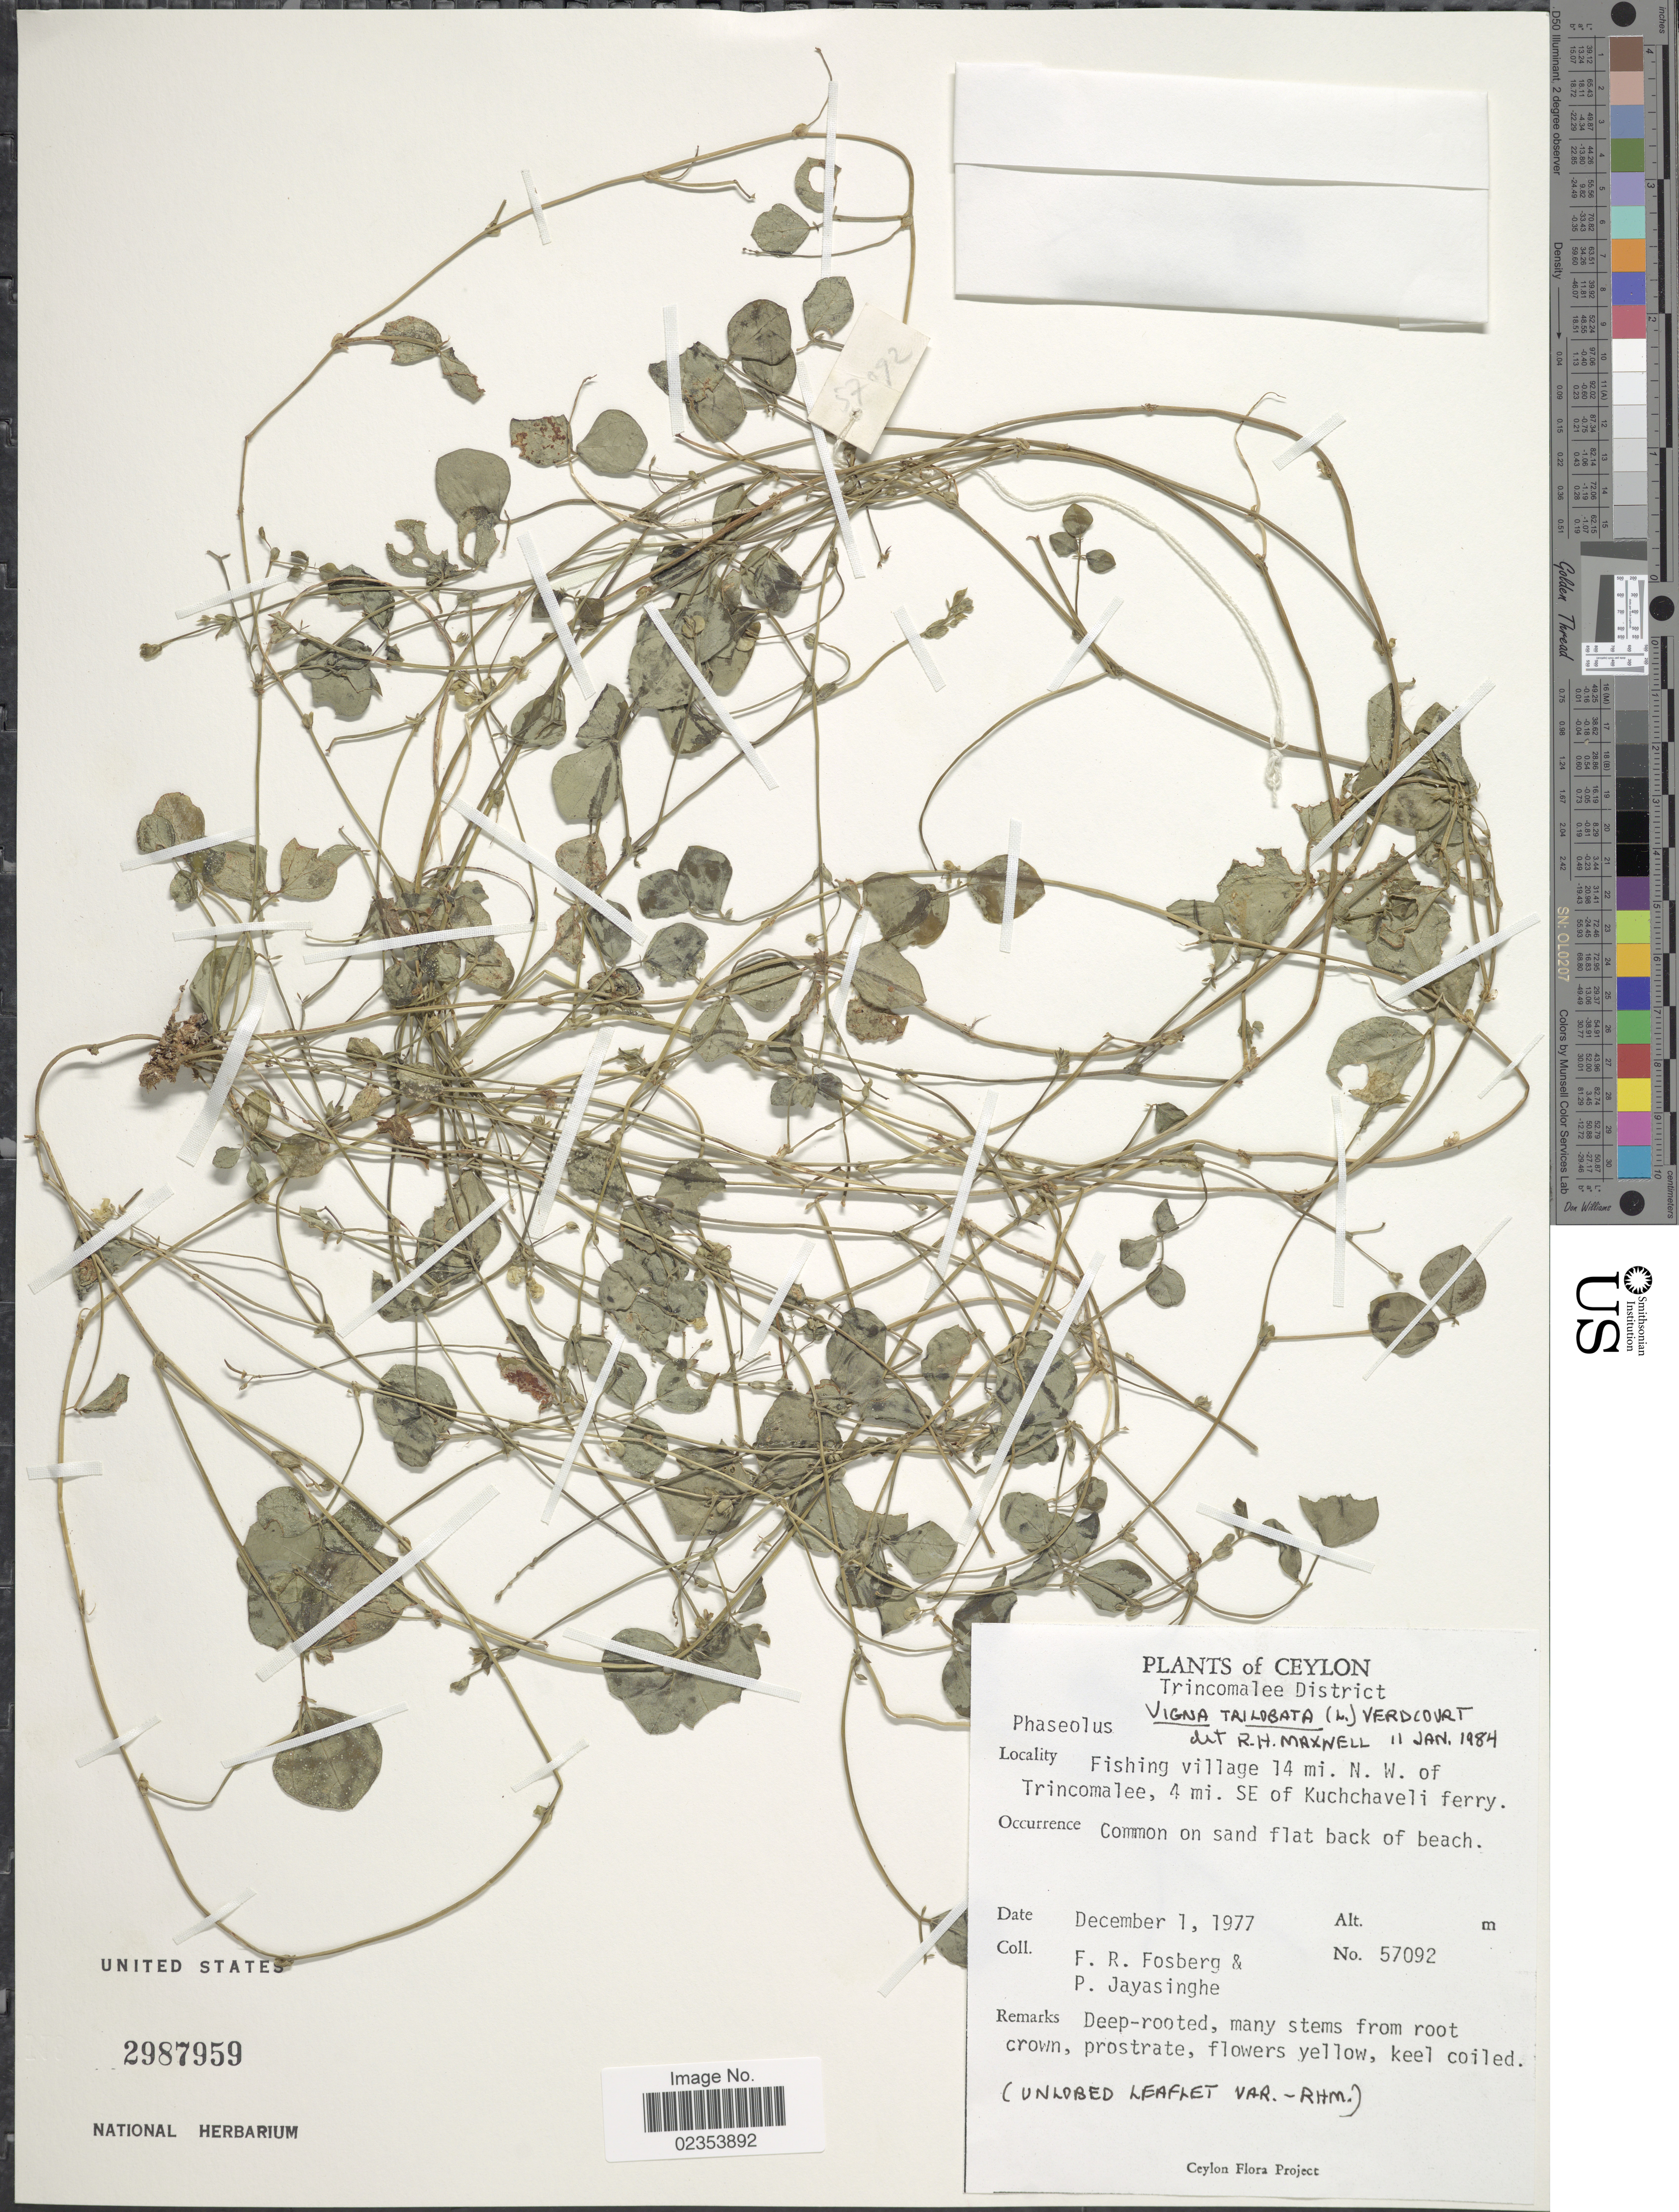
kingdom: Plantae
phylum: Tracheophyta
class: Magnoliopsida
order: Fabales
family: Fabaceae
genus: Vigna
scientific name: Vigna trilobata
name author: (L.) Verdc.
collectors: F. R. Fosberg & P. Jayasinghe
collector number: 57092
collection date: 1977-12-01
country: Sri Lanka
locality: Ceylon. Trincomalee District. Fishing village 14 mi. N. W. of Trincomalee, 4 mi. SE of Kuchchaveli ferry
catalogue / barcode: US 2987959